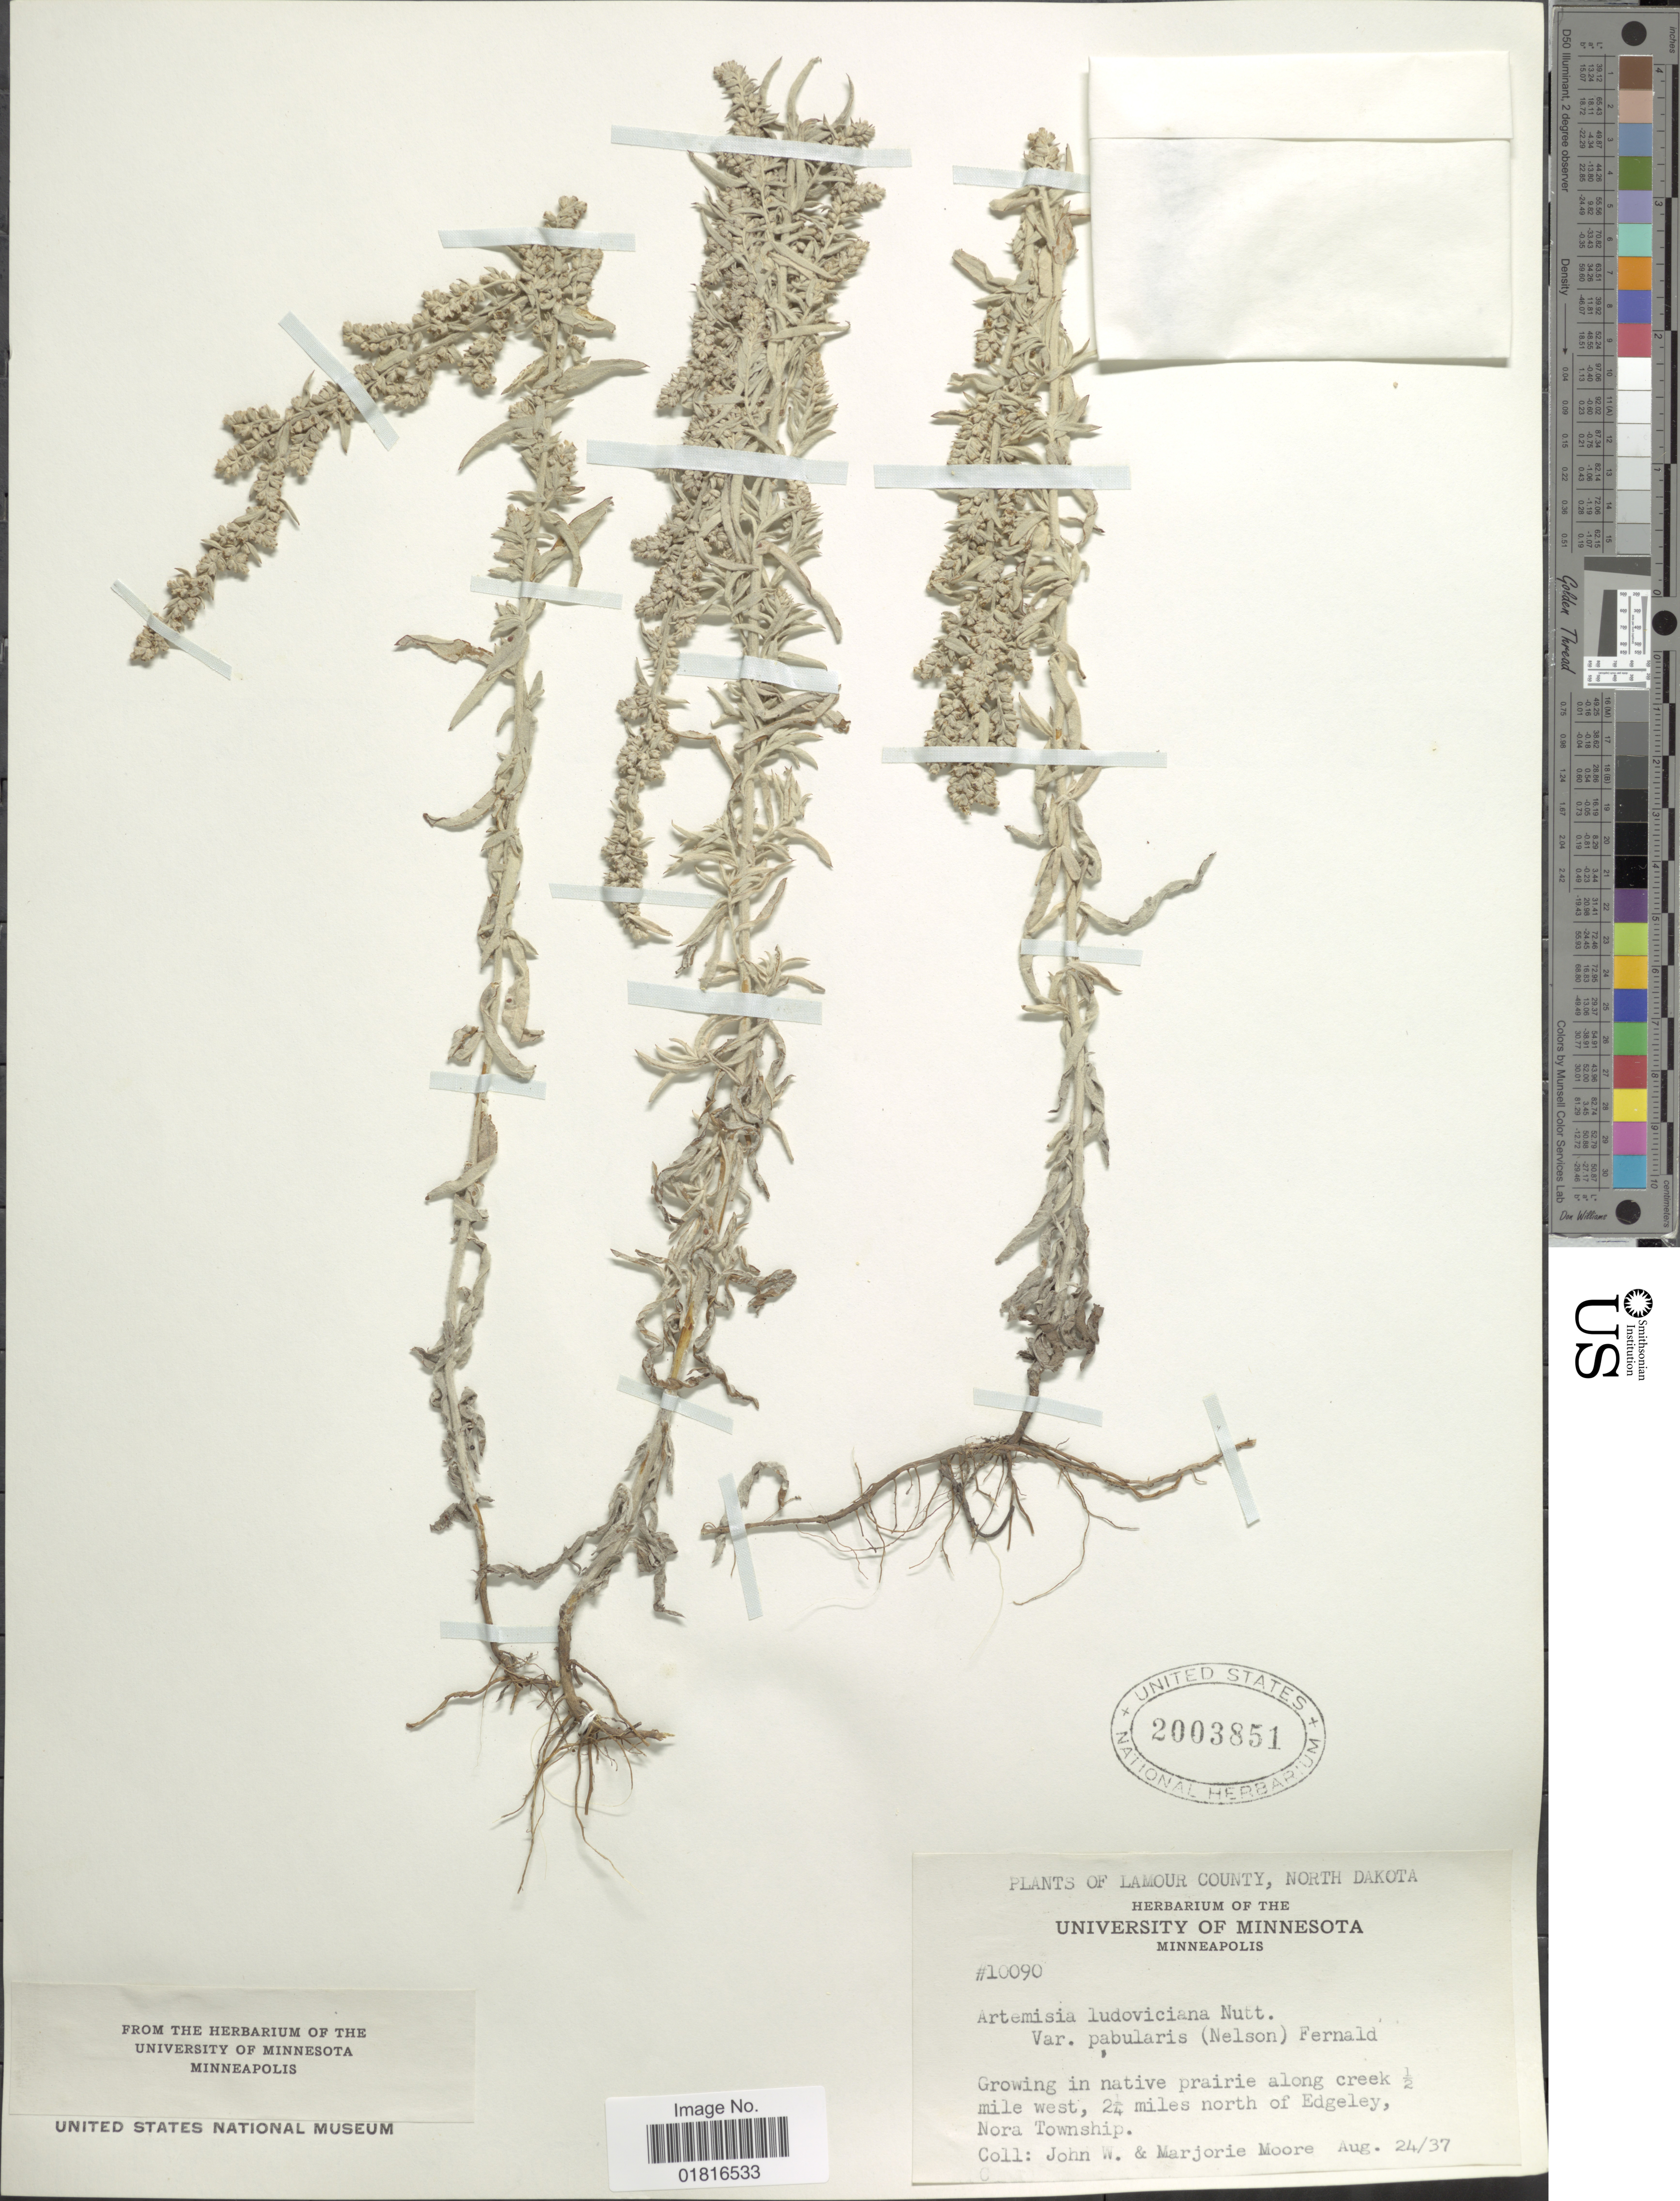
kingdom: Plantae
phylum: Tracheophyta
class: Magnoliopsida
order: Asterales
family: Asteraceae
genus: Artemisia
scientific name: Artemisia pabularis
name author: (A. Nelson) Rydb.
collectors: J. Moore & M. Moore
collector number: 10090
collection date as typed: Transcribed d/m/y: 24/8/37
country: United States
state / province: North Dakota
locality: Lamour County, Growing in native prairie along creek ½ mile west, 2¼ miles north of Edgeley, Nora Township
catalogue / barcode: US 2003851